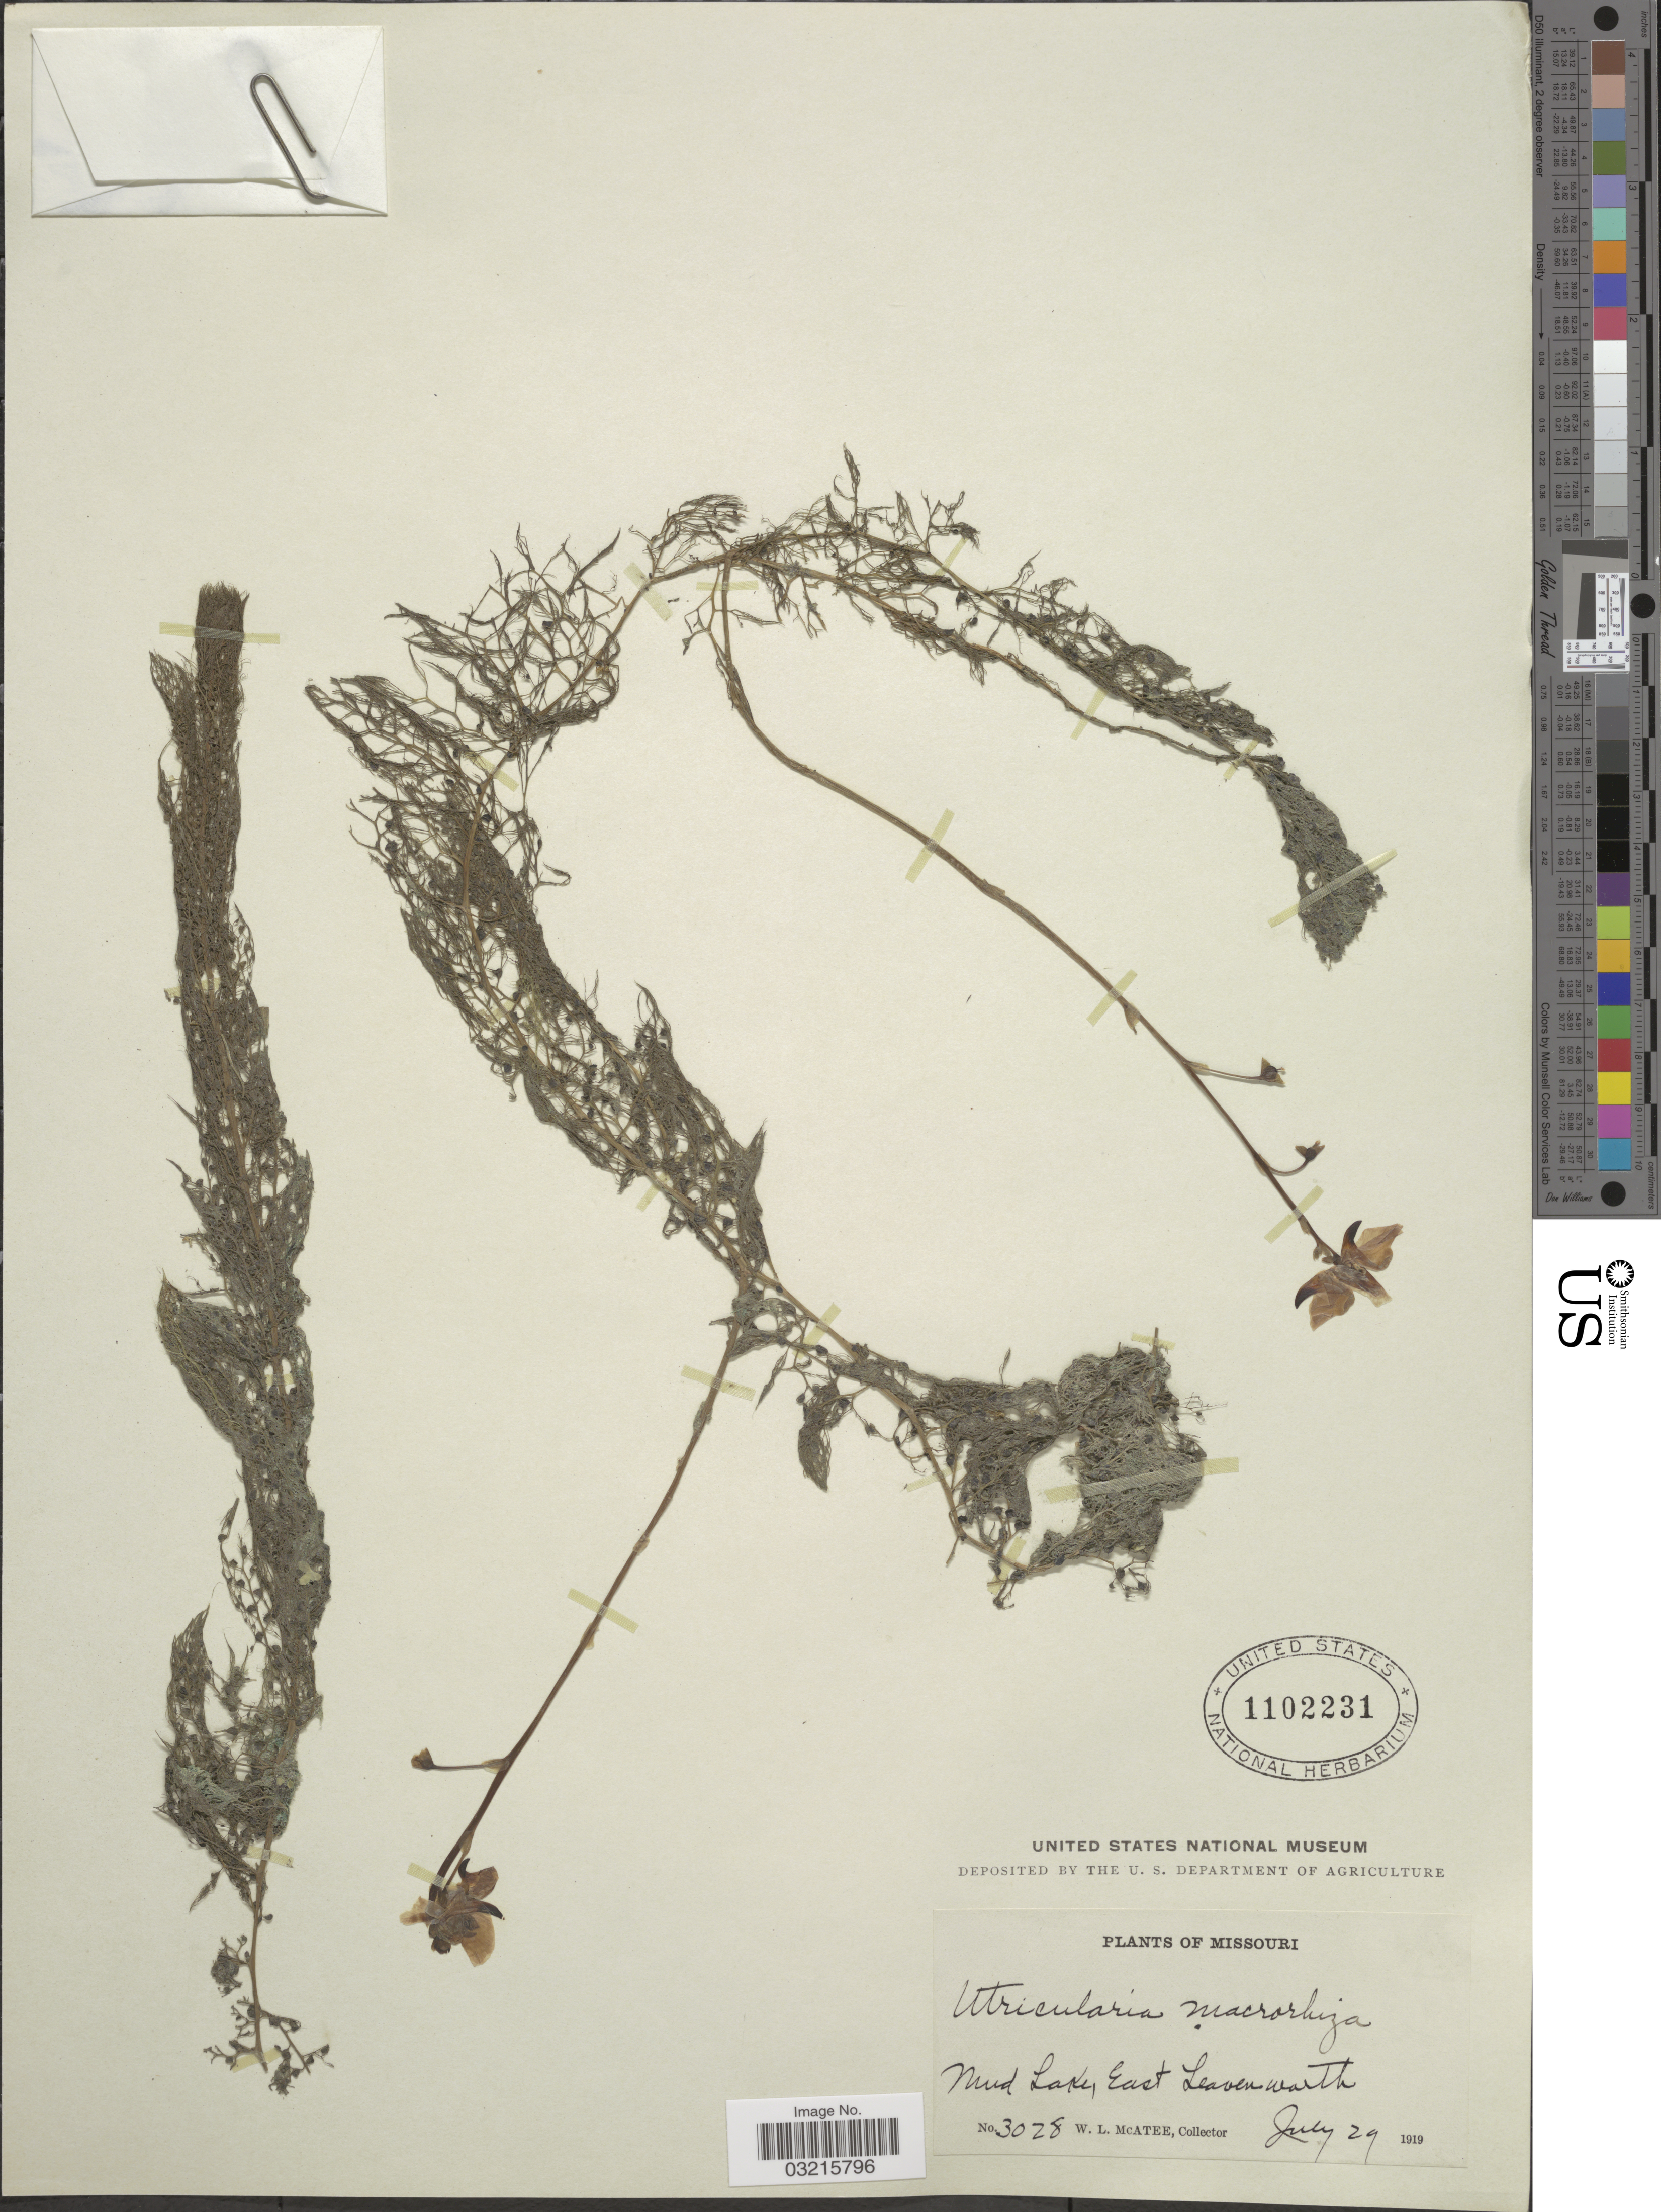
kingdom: Plantae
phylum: Tracheophyta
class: Magnoliopsida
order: Lamiales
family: Lentibulariaceae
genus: Utricularia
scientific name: Utricularia vulgaris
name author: L.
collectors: W. McAtee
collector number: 3028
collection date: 1919-07-29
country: United States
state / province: Missouri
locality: Mud Lake, East Leavenworth.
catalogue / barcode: US 1102231